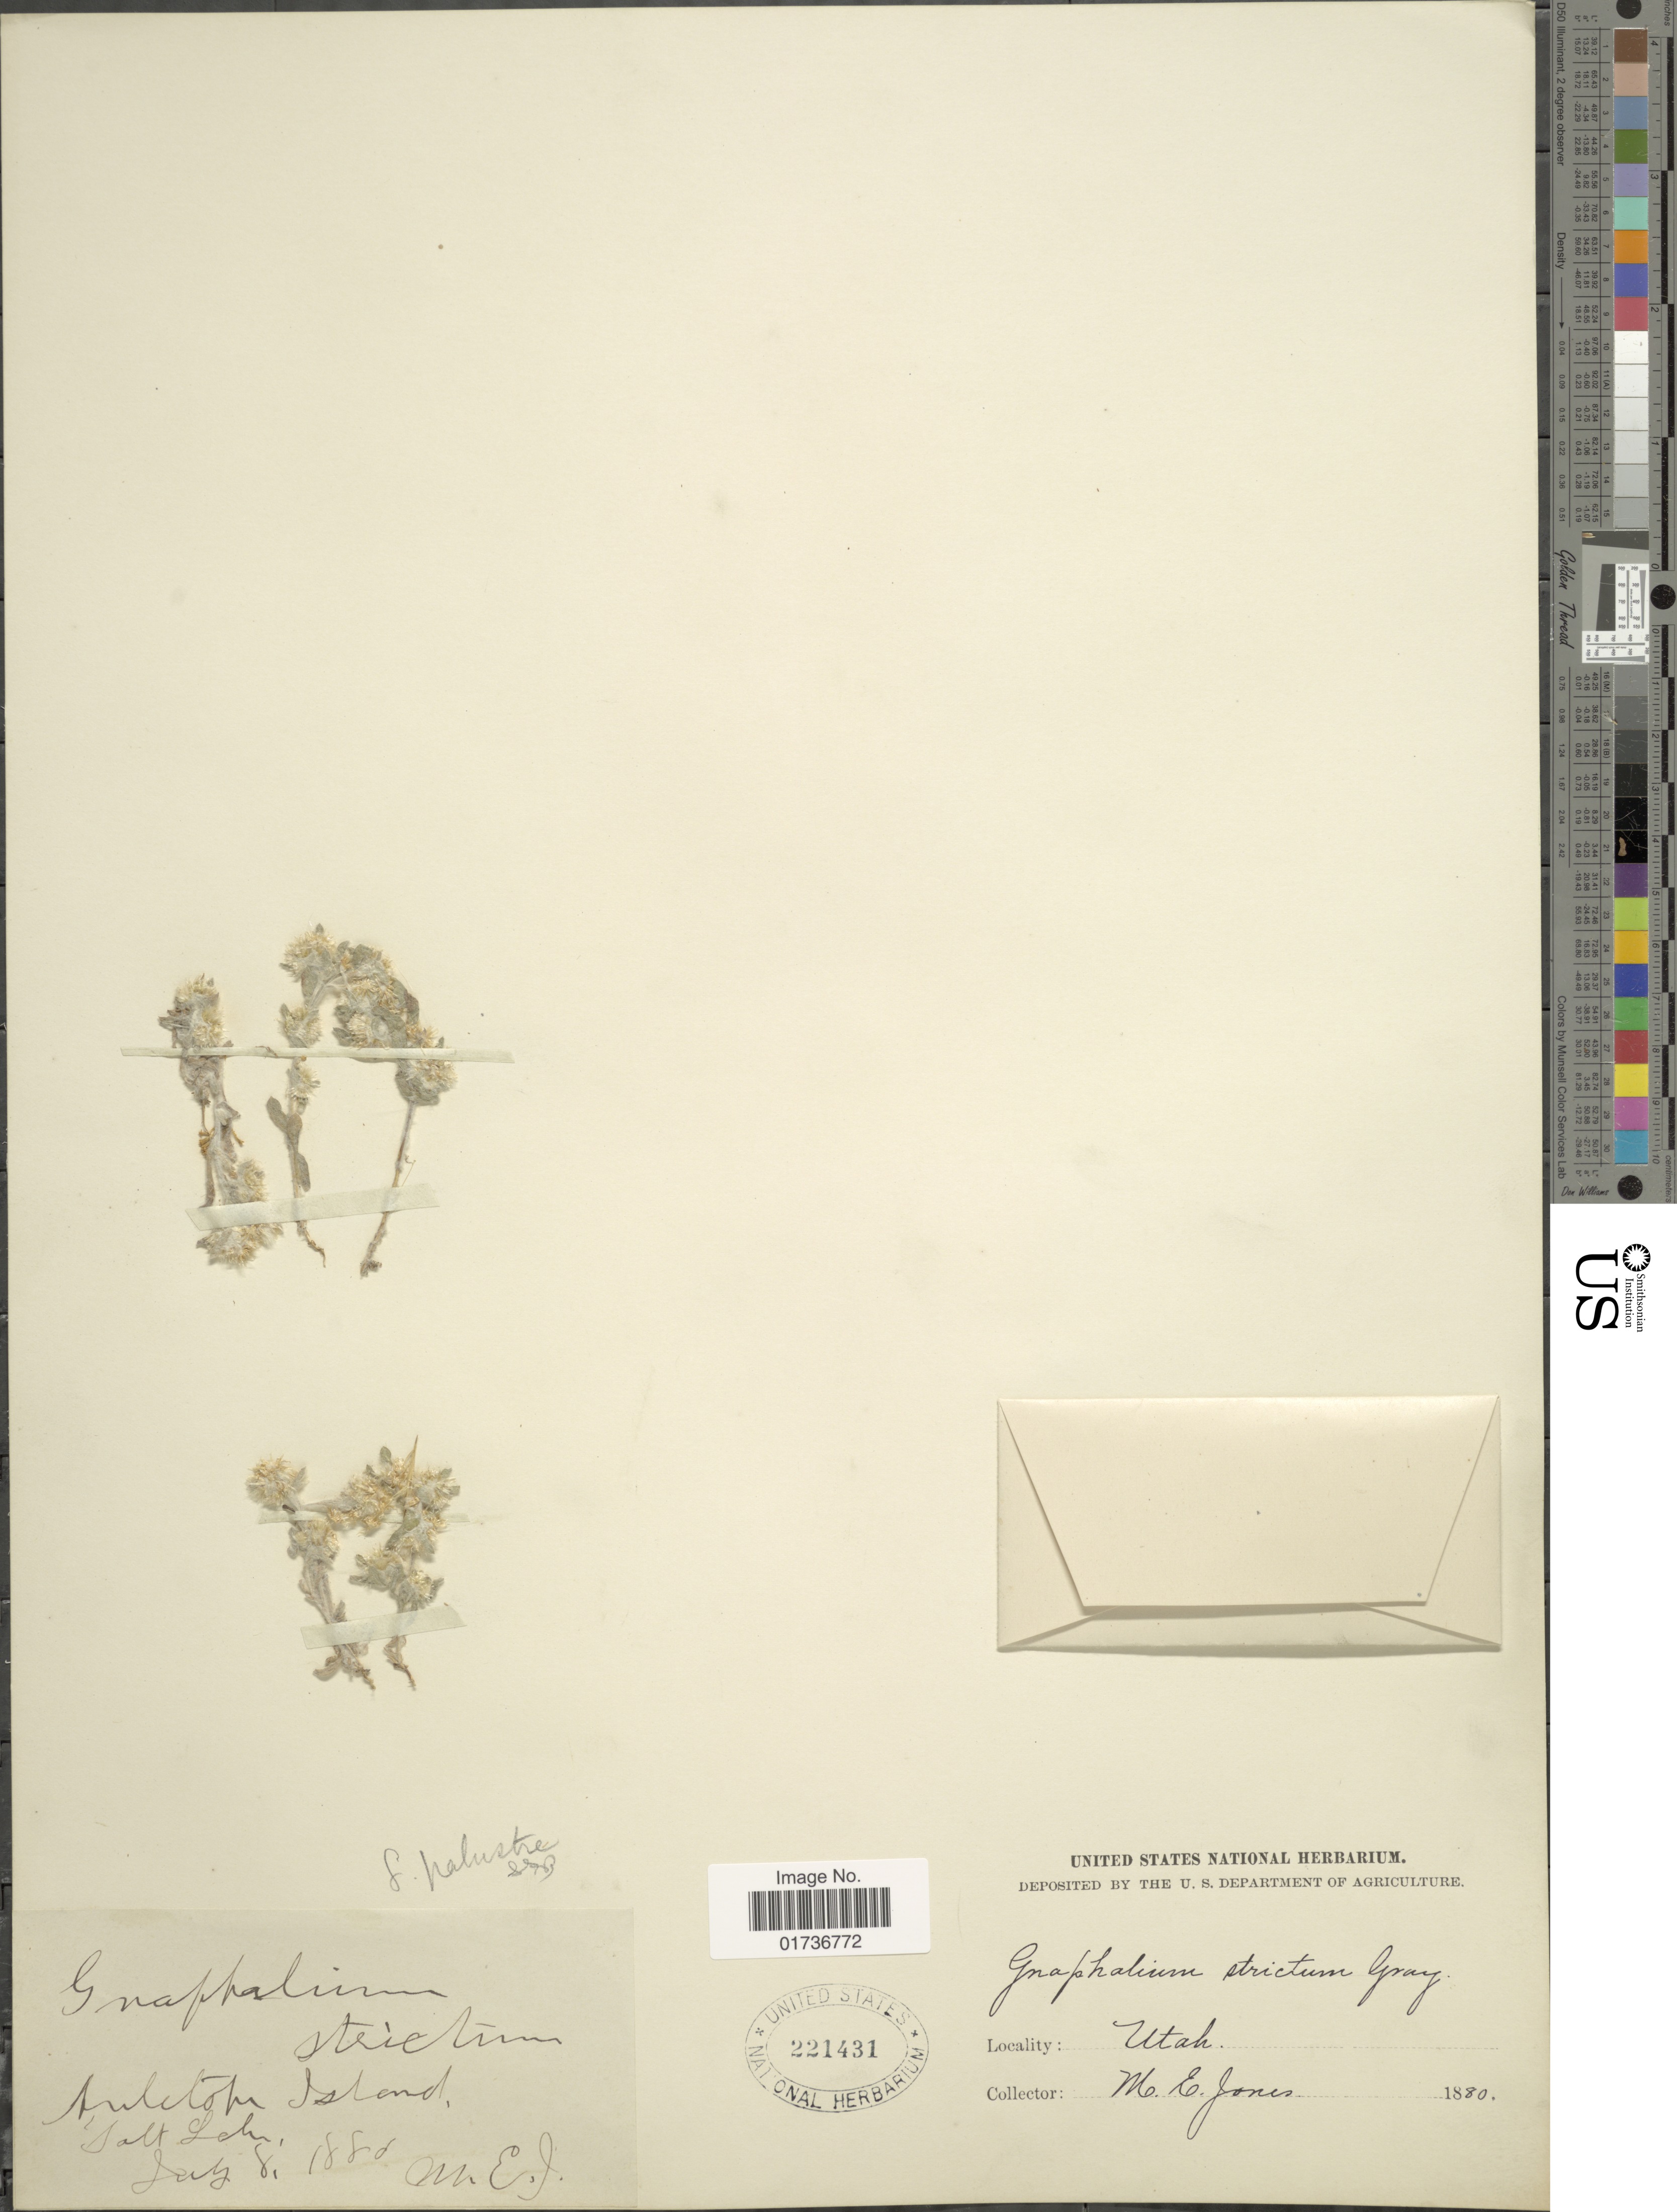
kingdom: Plantae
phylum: Tracheophyta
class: Magnoliopsida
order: Asterales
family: Asteraceae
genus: Gnaphalium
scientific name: Gnaphalium palustre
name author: Nutt.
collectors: M. E. Jones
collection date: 1880-07-08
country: United States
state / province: Utah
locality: Anletoh Island, Salt Lake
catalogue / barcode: US 221431